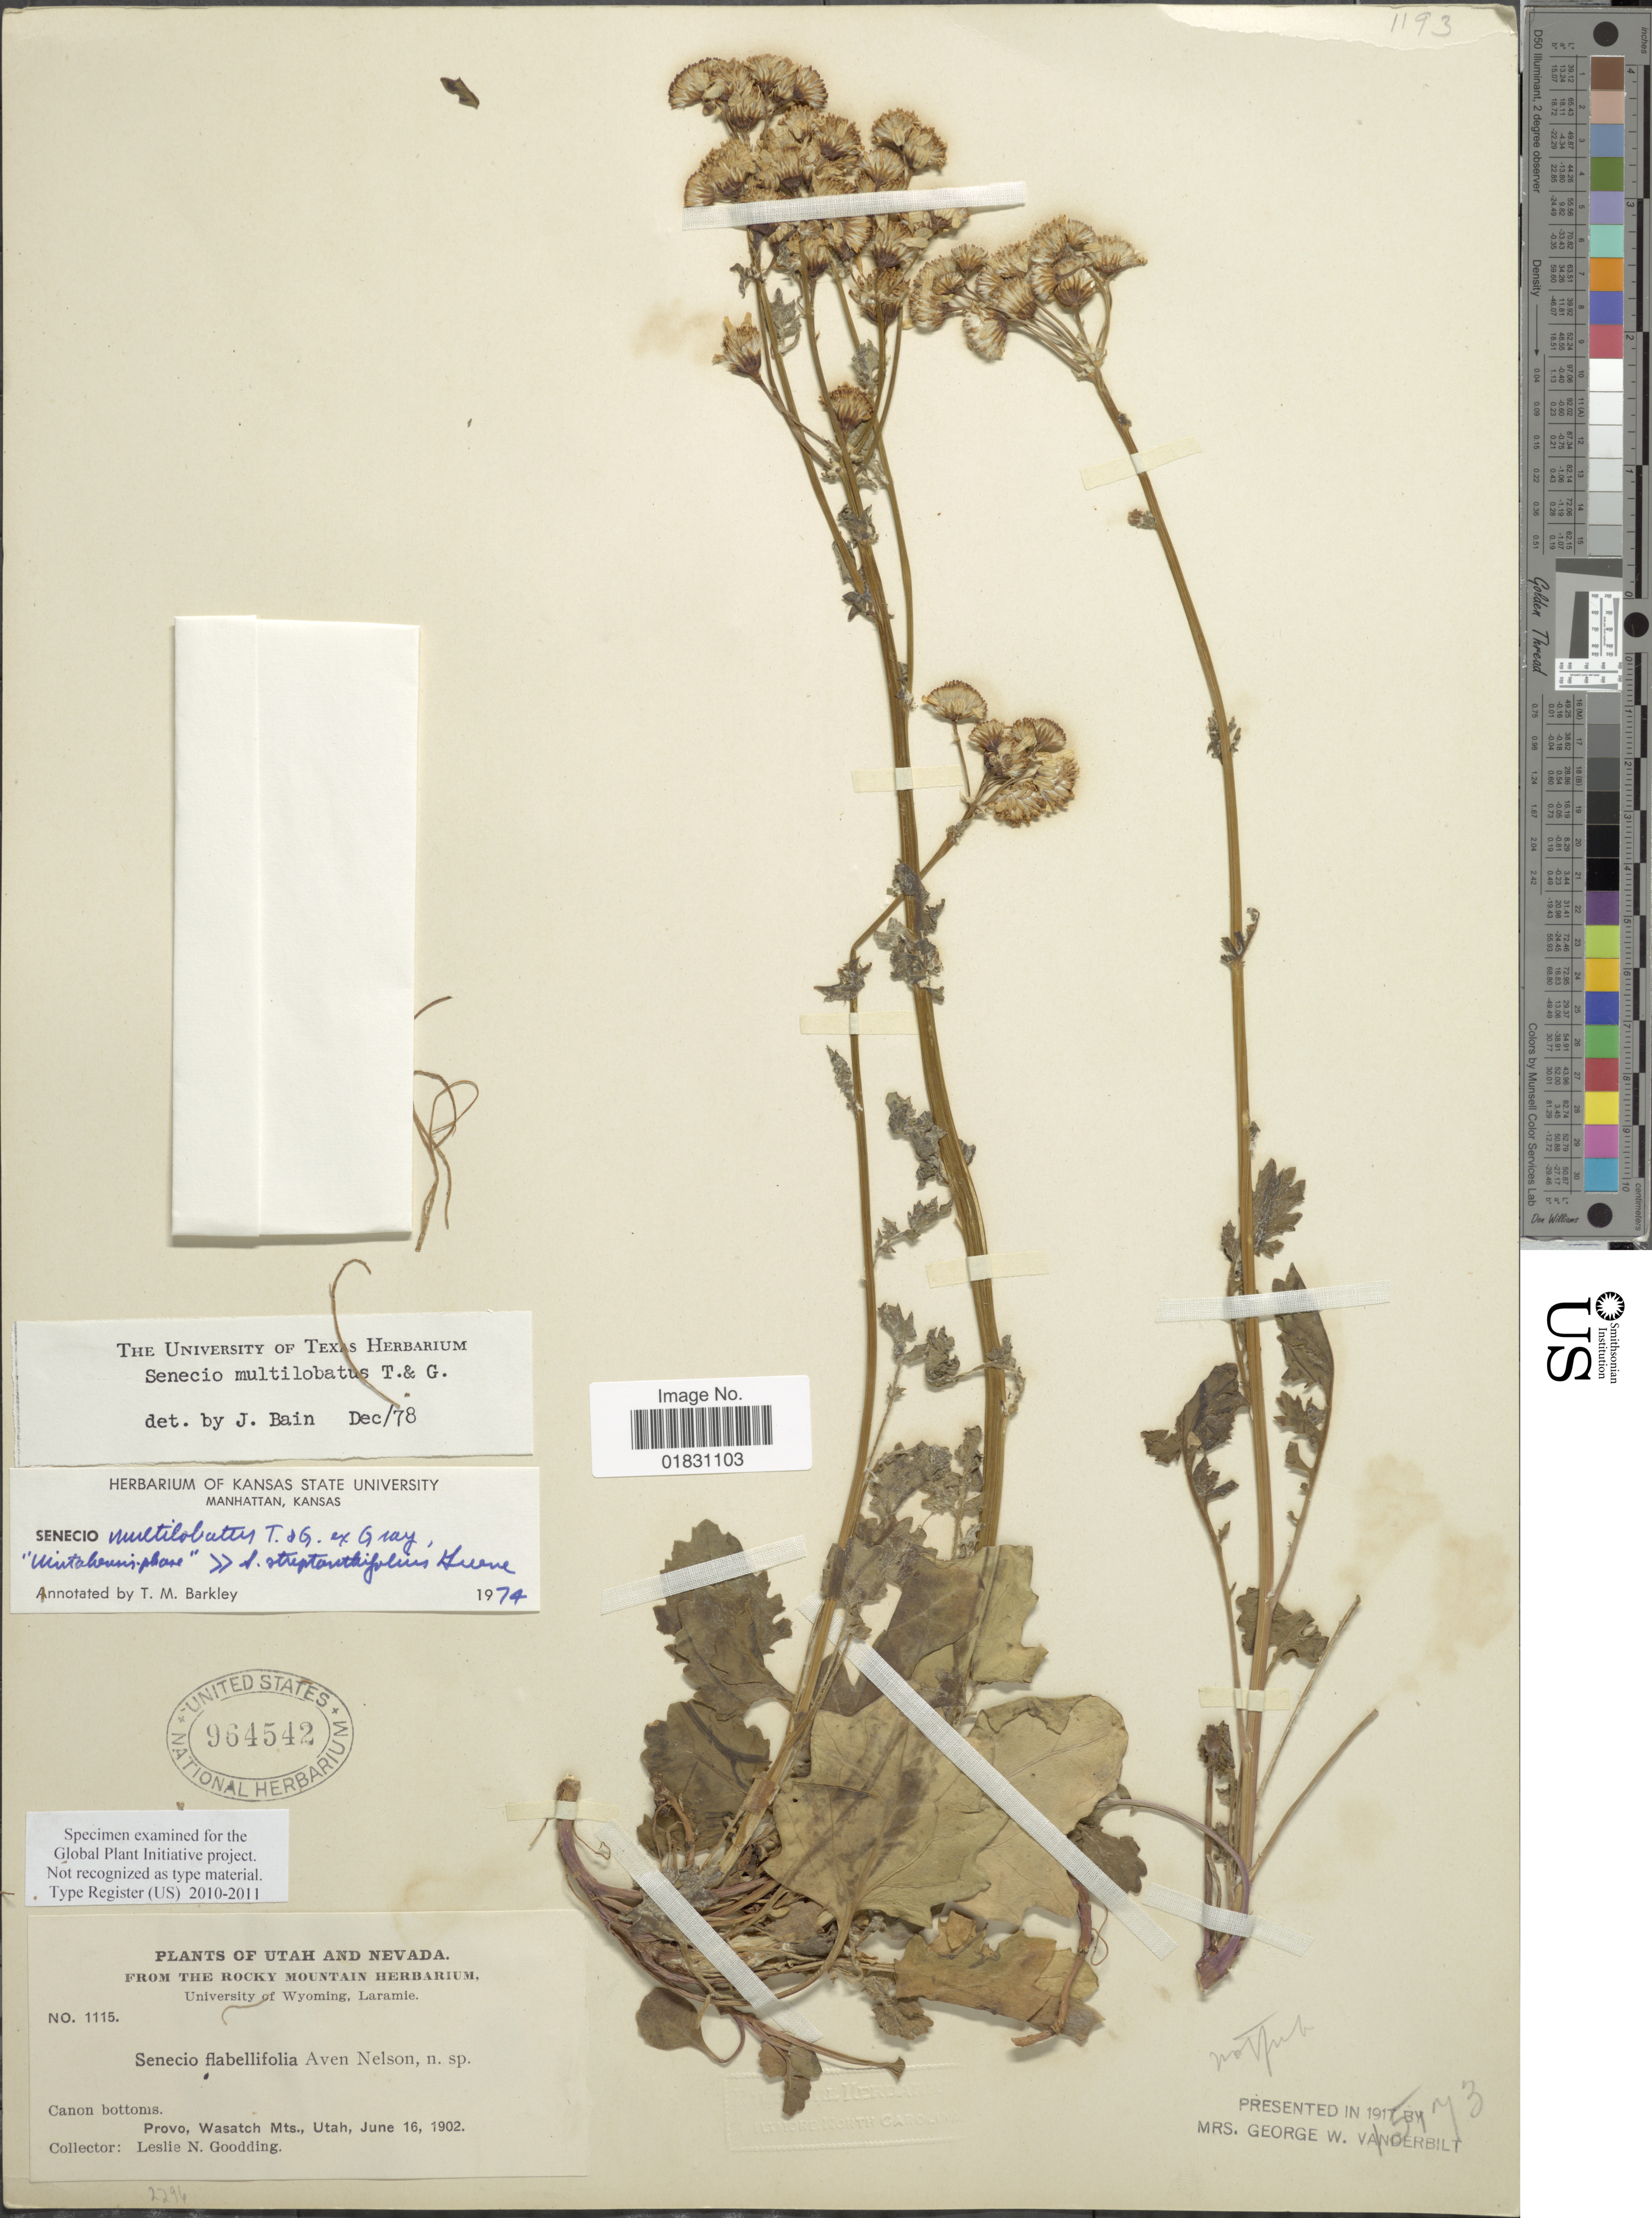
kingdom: Plantae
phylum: Tracheophyta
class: Magnoliopsida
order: Asterales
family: Asteraceae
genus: Packera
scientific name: Packera multilobata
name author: (Torr. & A. Gray) W.A. Weber & Á. Löve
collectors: L. N. Goodding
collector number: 1115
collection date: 1902-06-16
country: United States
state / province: Utah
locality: Provo, Wasatch Mts., Utah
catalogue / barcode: US 964542